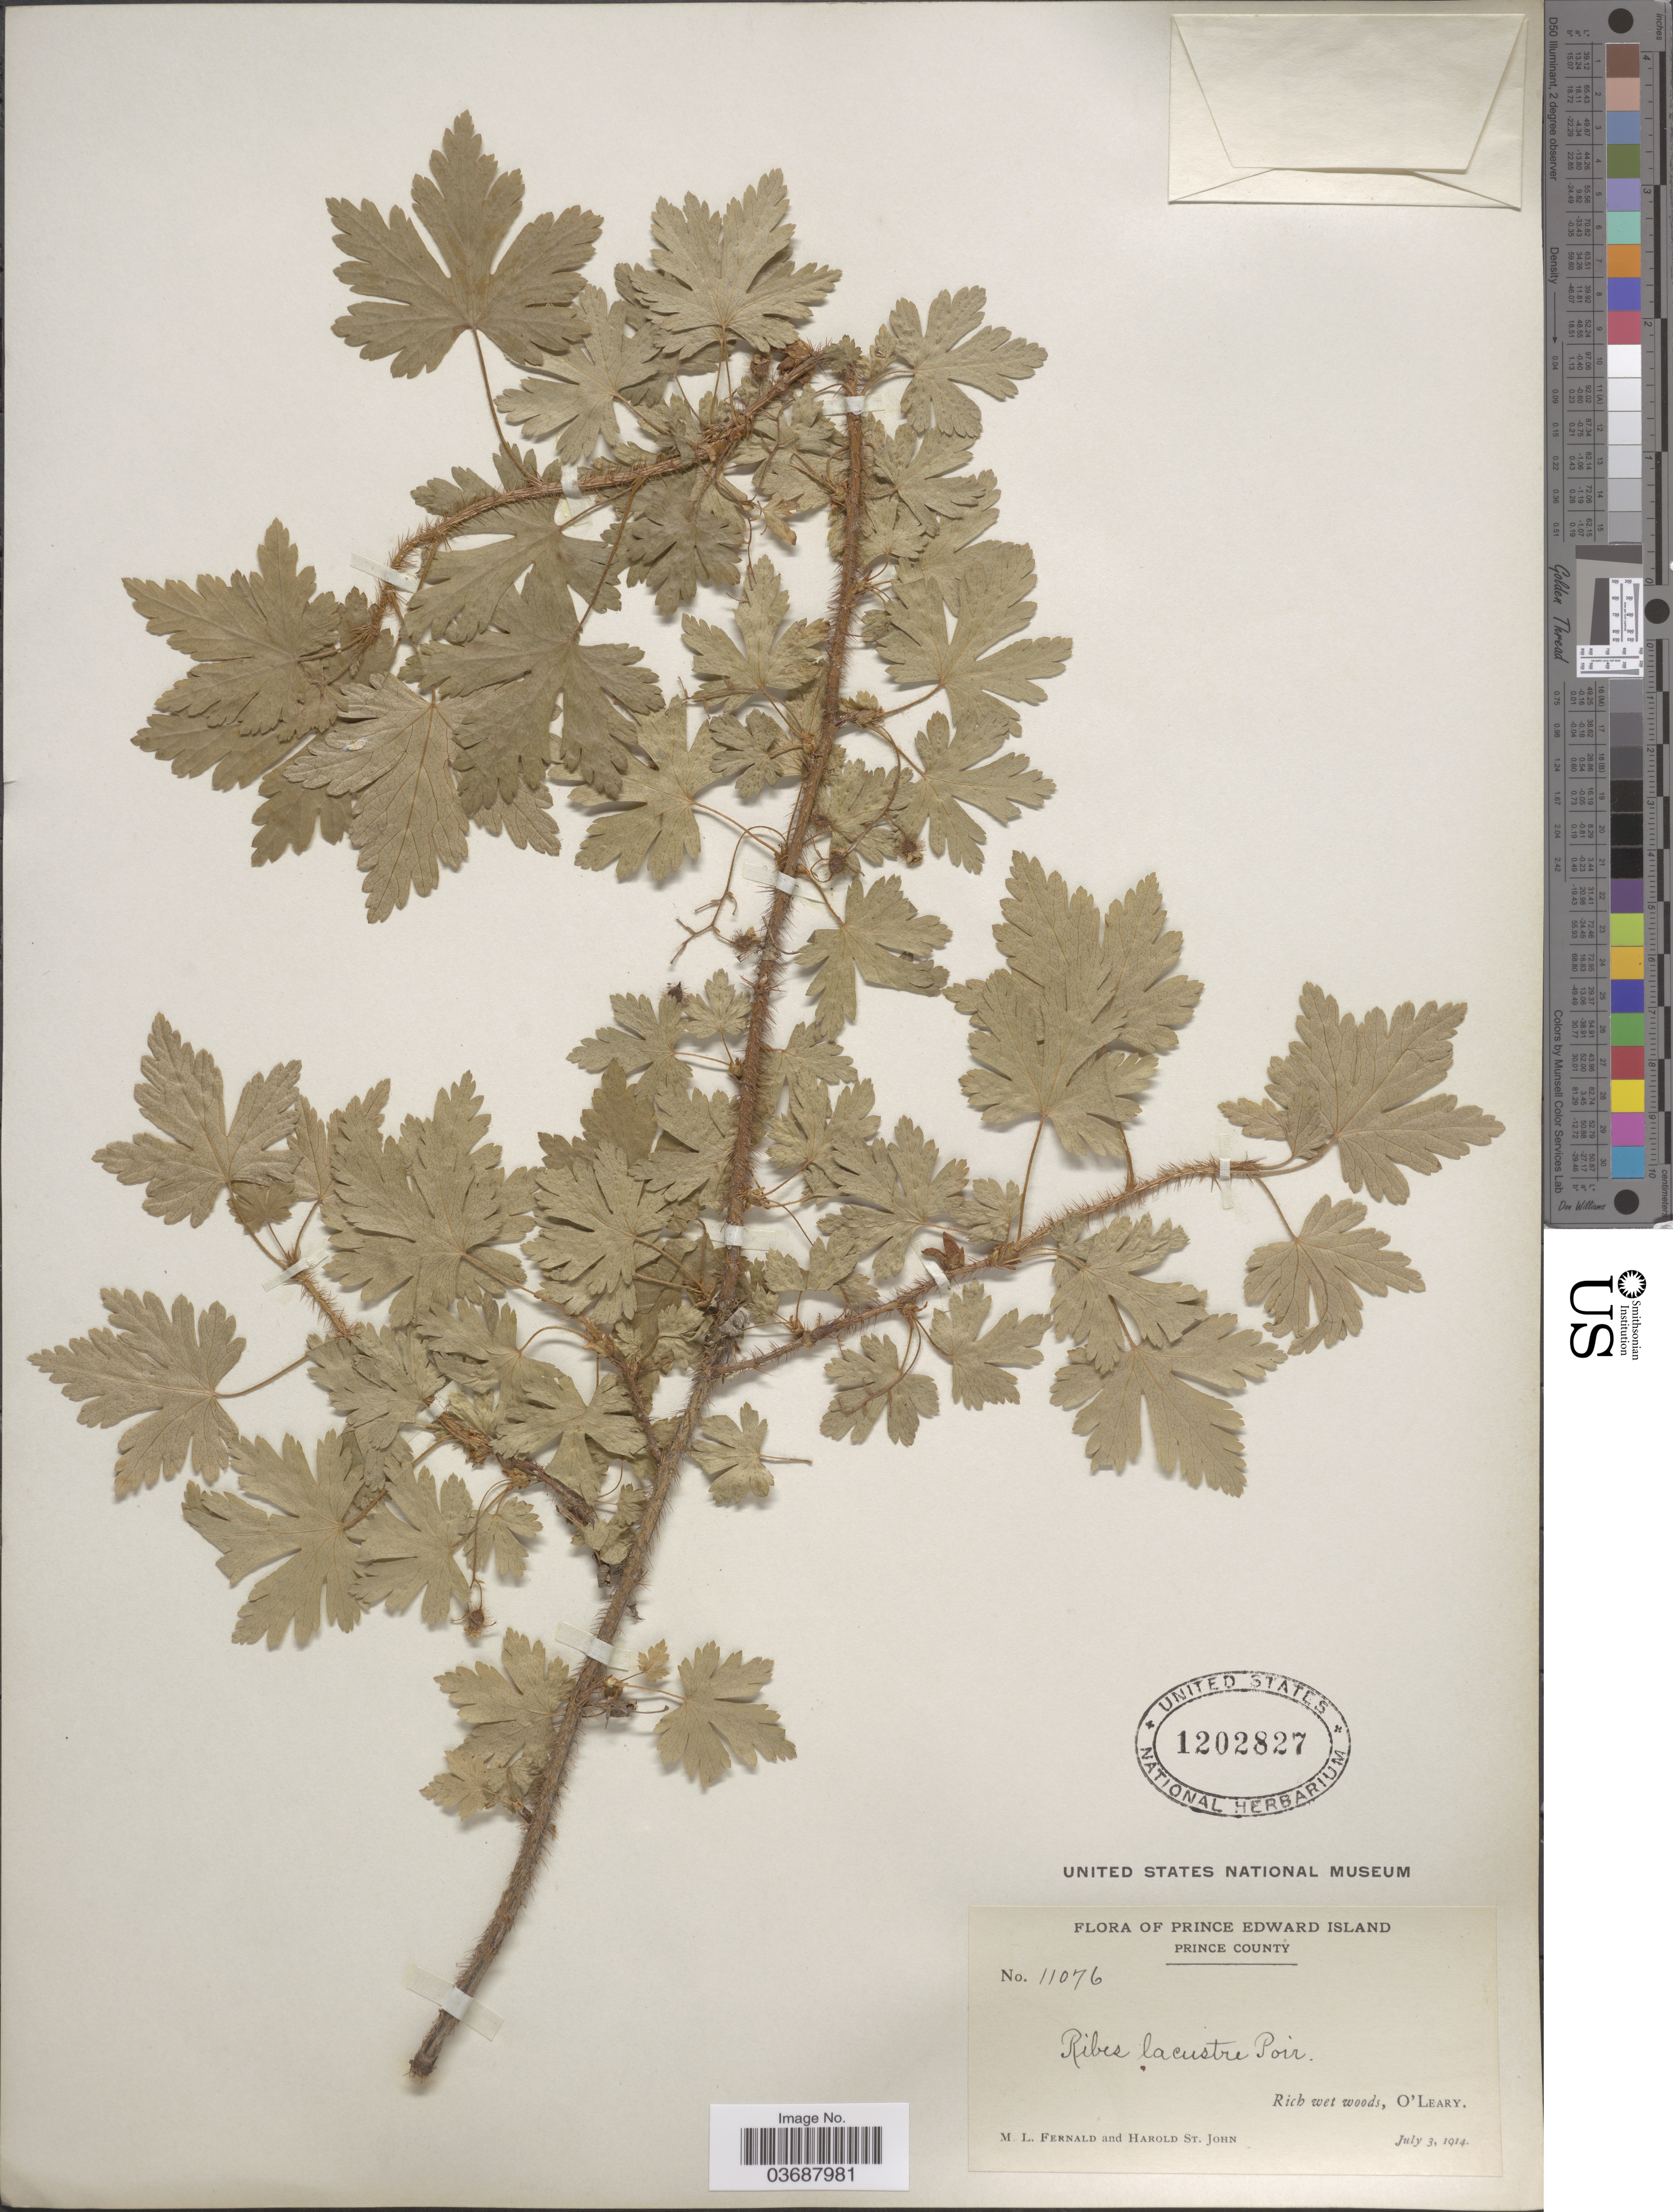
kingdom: Plantae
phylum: Tracheophyta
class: Magnoliopsida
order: Saxifragales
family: Grossulariaceae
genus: Ribes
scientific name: Ribes lacustre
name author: (Pers.) Poir.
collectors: M. L. Fernald & H. St. John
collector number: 11076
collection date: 1914-07-03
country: Canada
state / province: Prince Edward Island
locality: Prince County. O'Leary.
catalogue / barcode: US 1202827